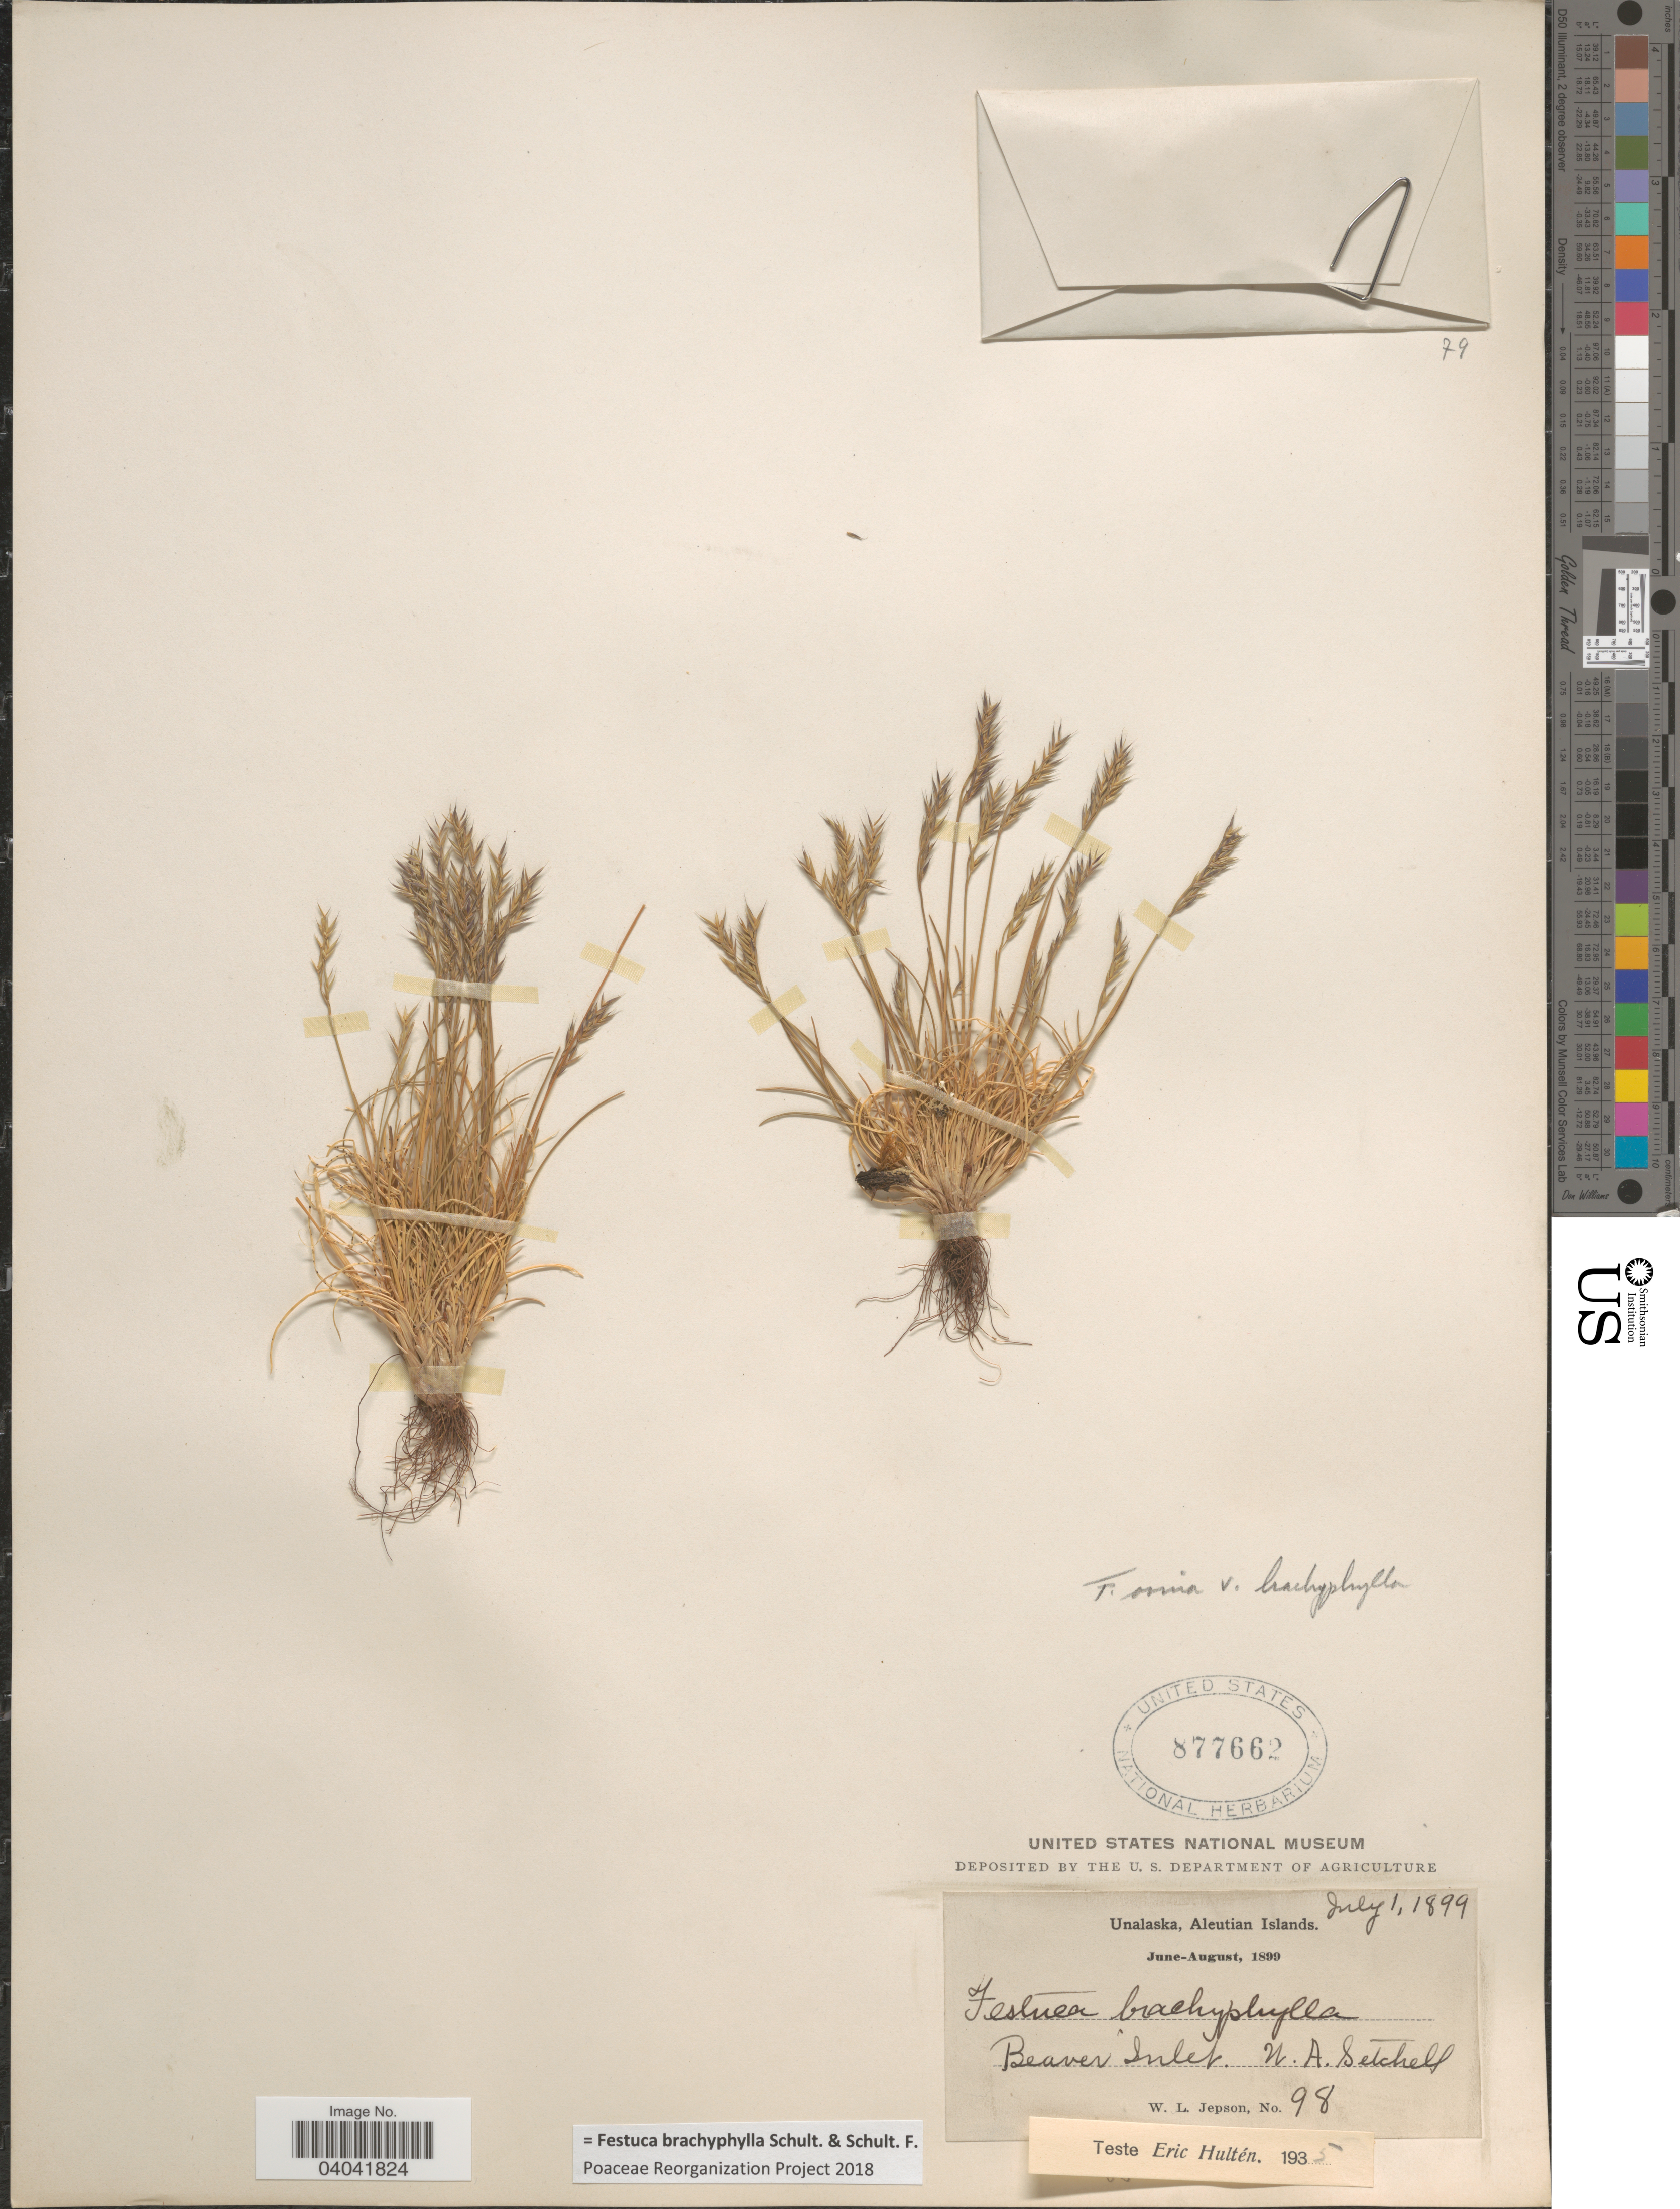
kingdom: Plantae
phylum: Tracheophyta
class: Liliopsida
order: Poales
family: Poaceae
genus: Festuca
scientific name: Festuca brachyphylla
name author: Schult. & Schult. f.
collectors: W. Setchell & W. L. Jepson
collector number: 98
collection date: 1899-07-01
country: United States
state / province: Alaska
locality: Unalaska, Aleutian Islands. Beaver Inlet.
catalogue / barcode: US 877662